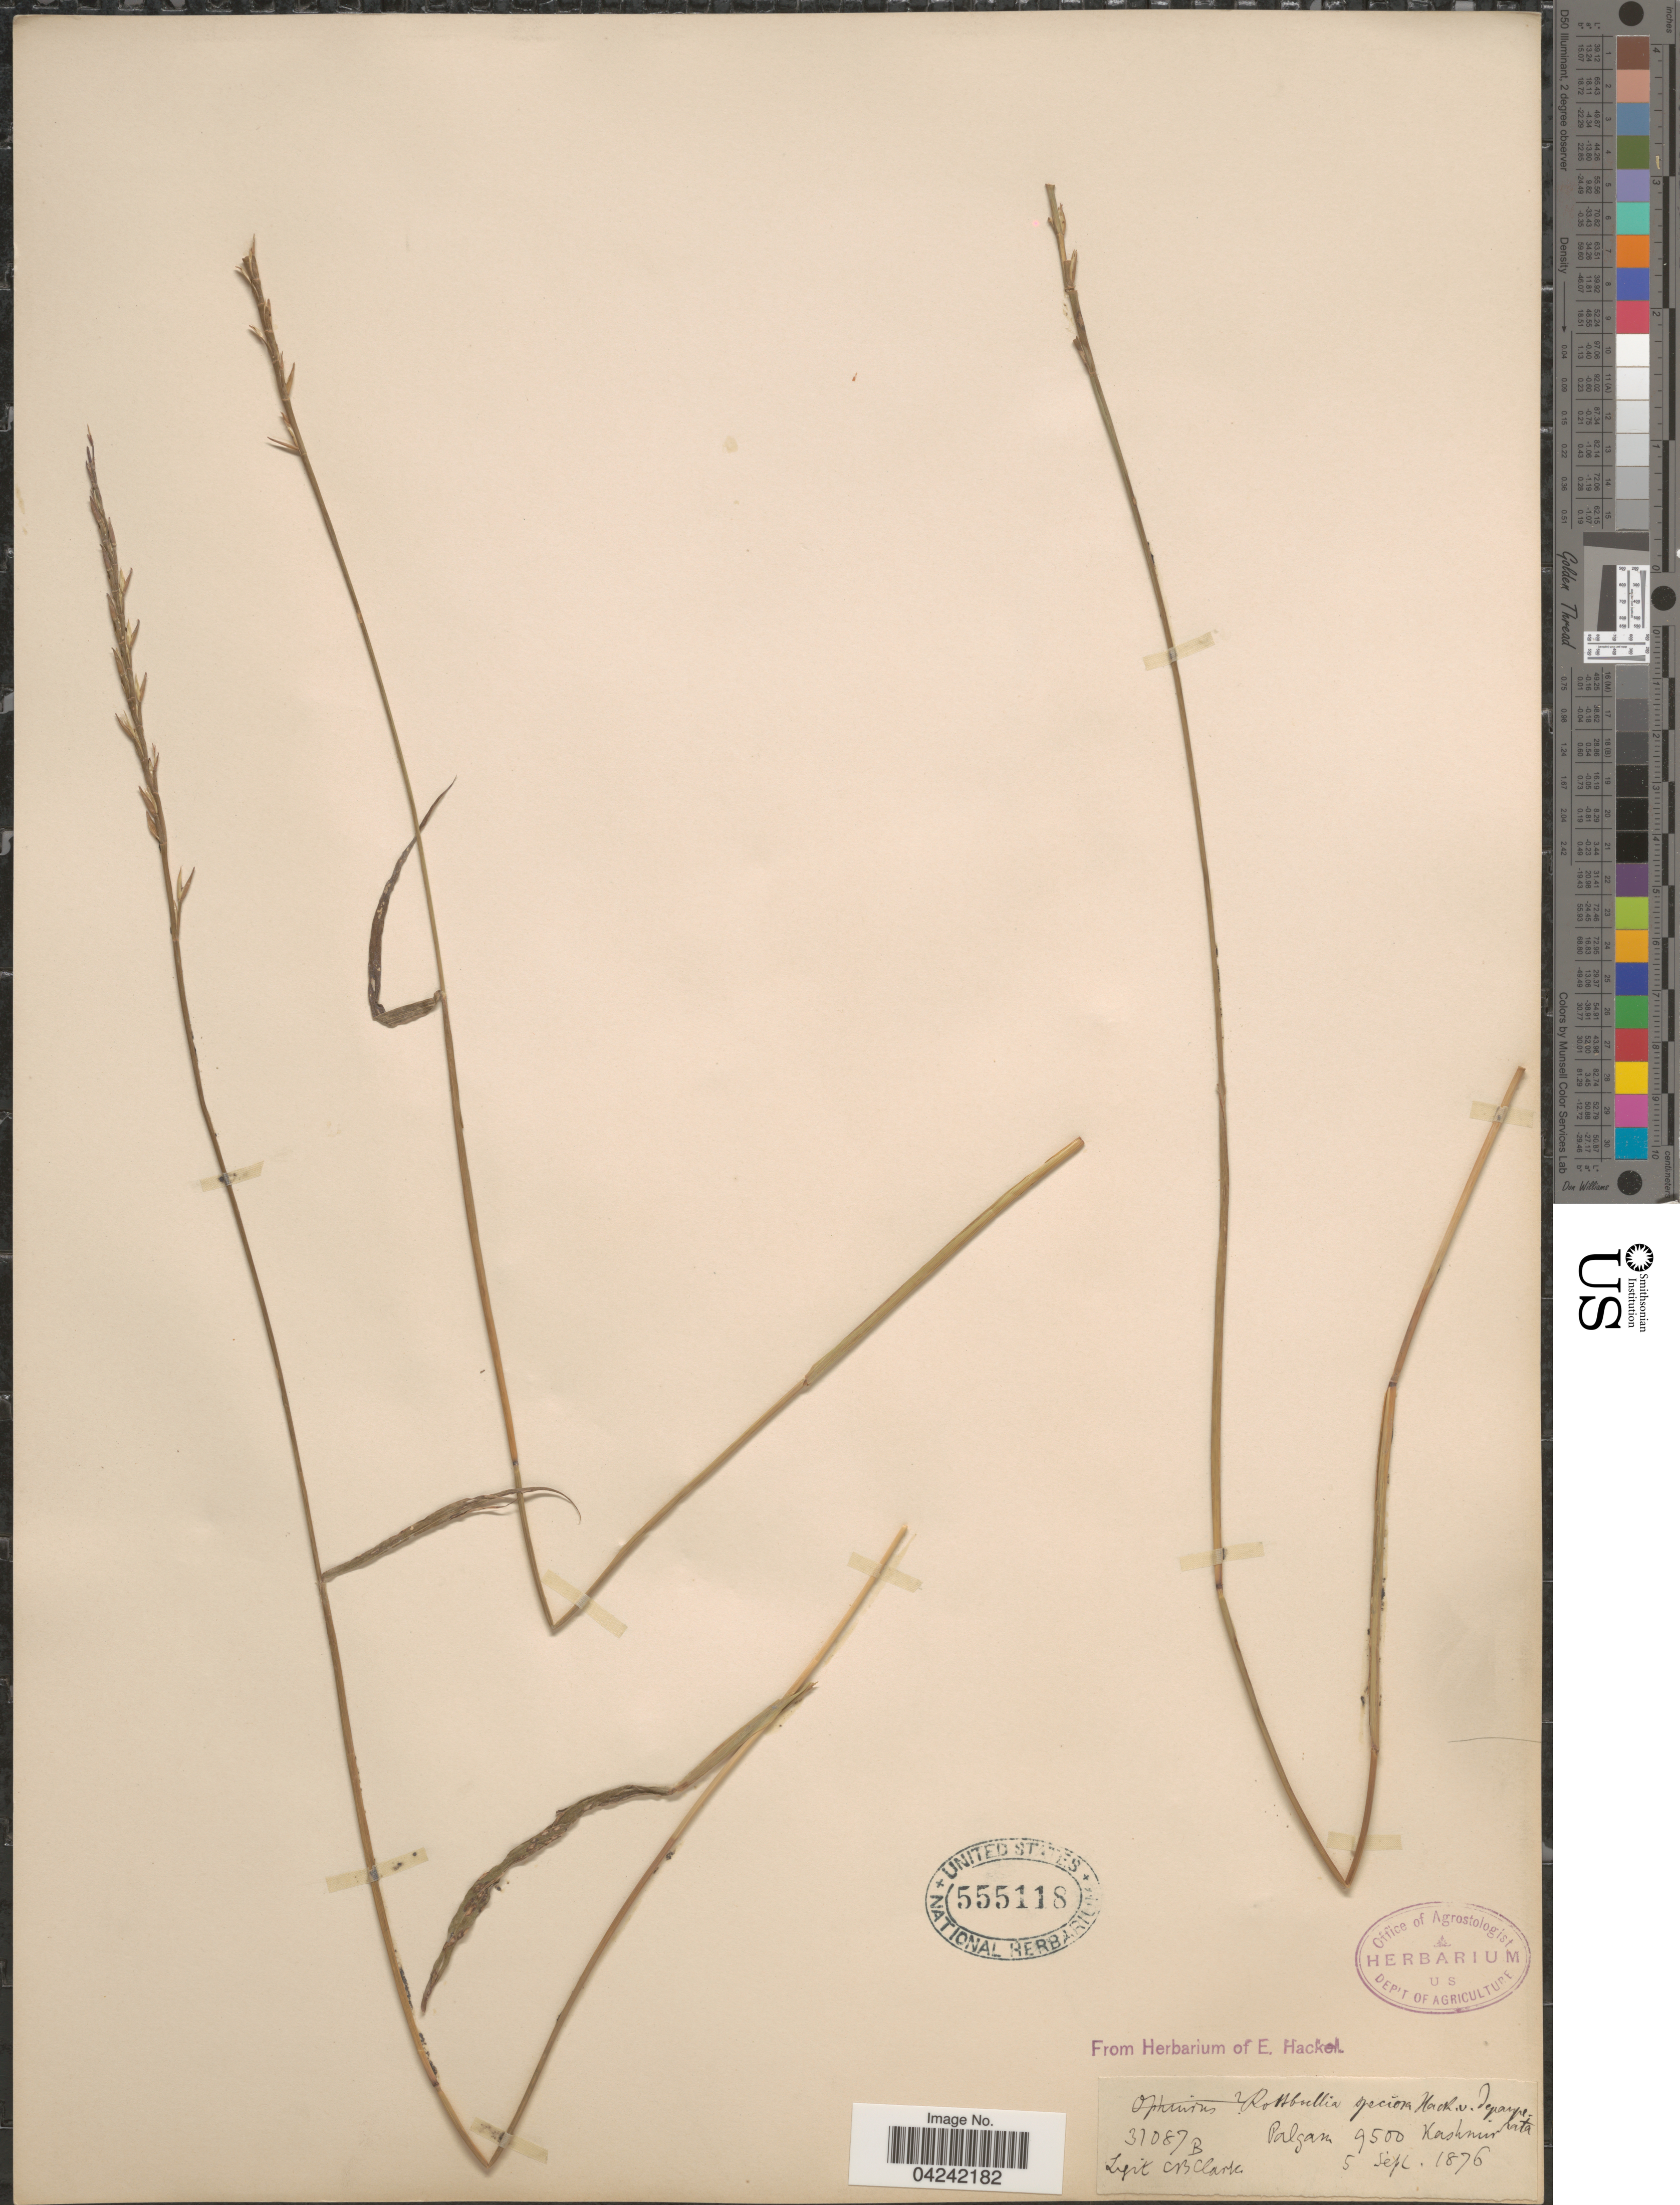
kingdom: Plantae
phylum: Tracheophyta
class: Liliopsida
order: Poales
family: Poaceae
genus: Phacelurus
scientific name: Phacelurus speciosus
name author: (Steud.) C. E. Hubb.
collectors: C. B. Clarke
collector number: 31087B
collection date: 1876-09-05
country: India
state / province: Jammu and Kashmir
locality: Palgam. Kashmir.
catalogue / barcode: US 555118